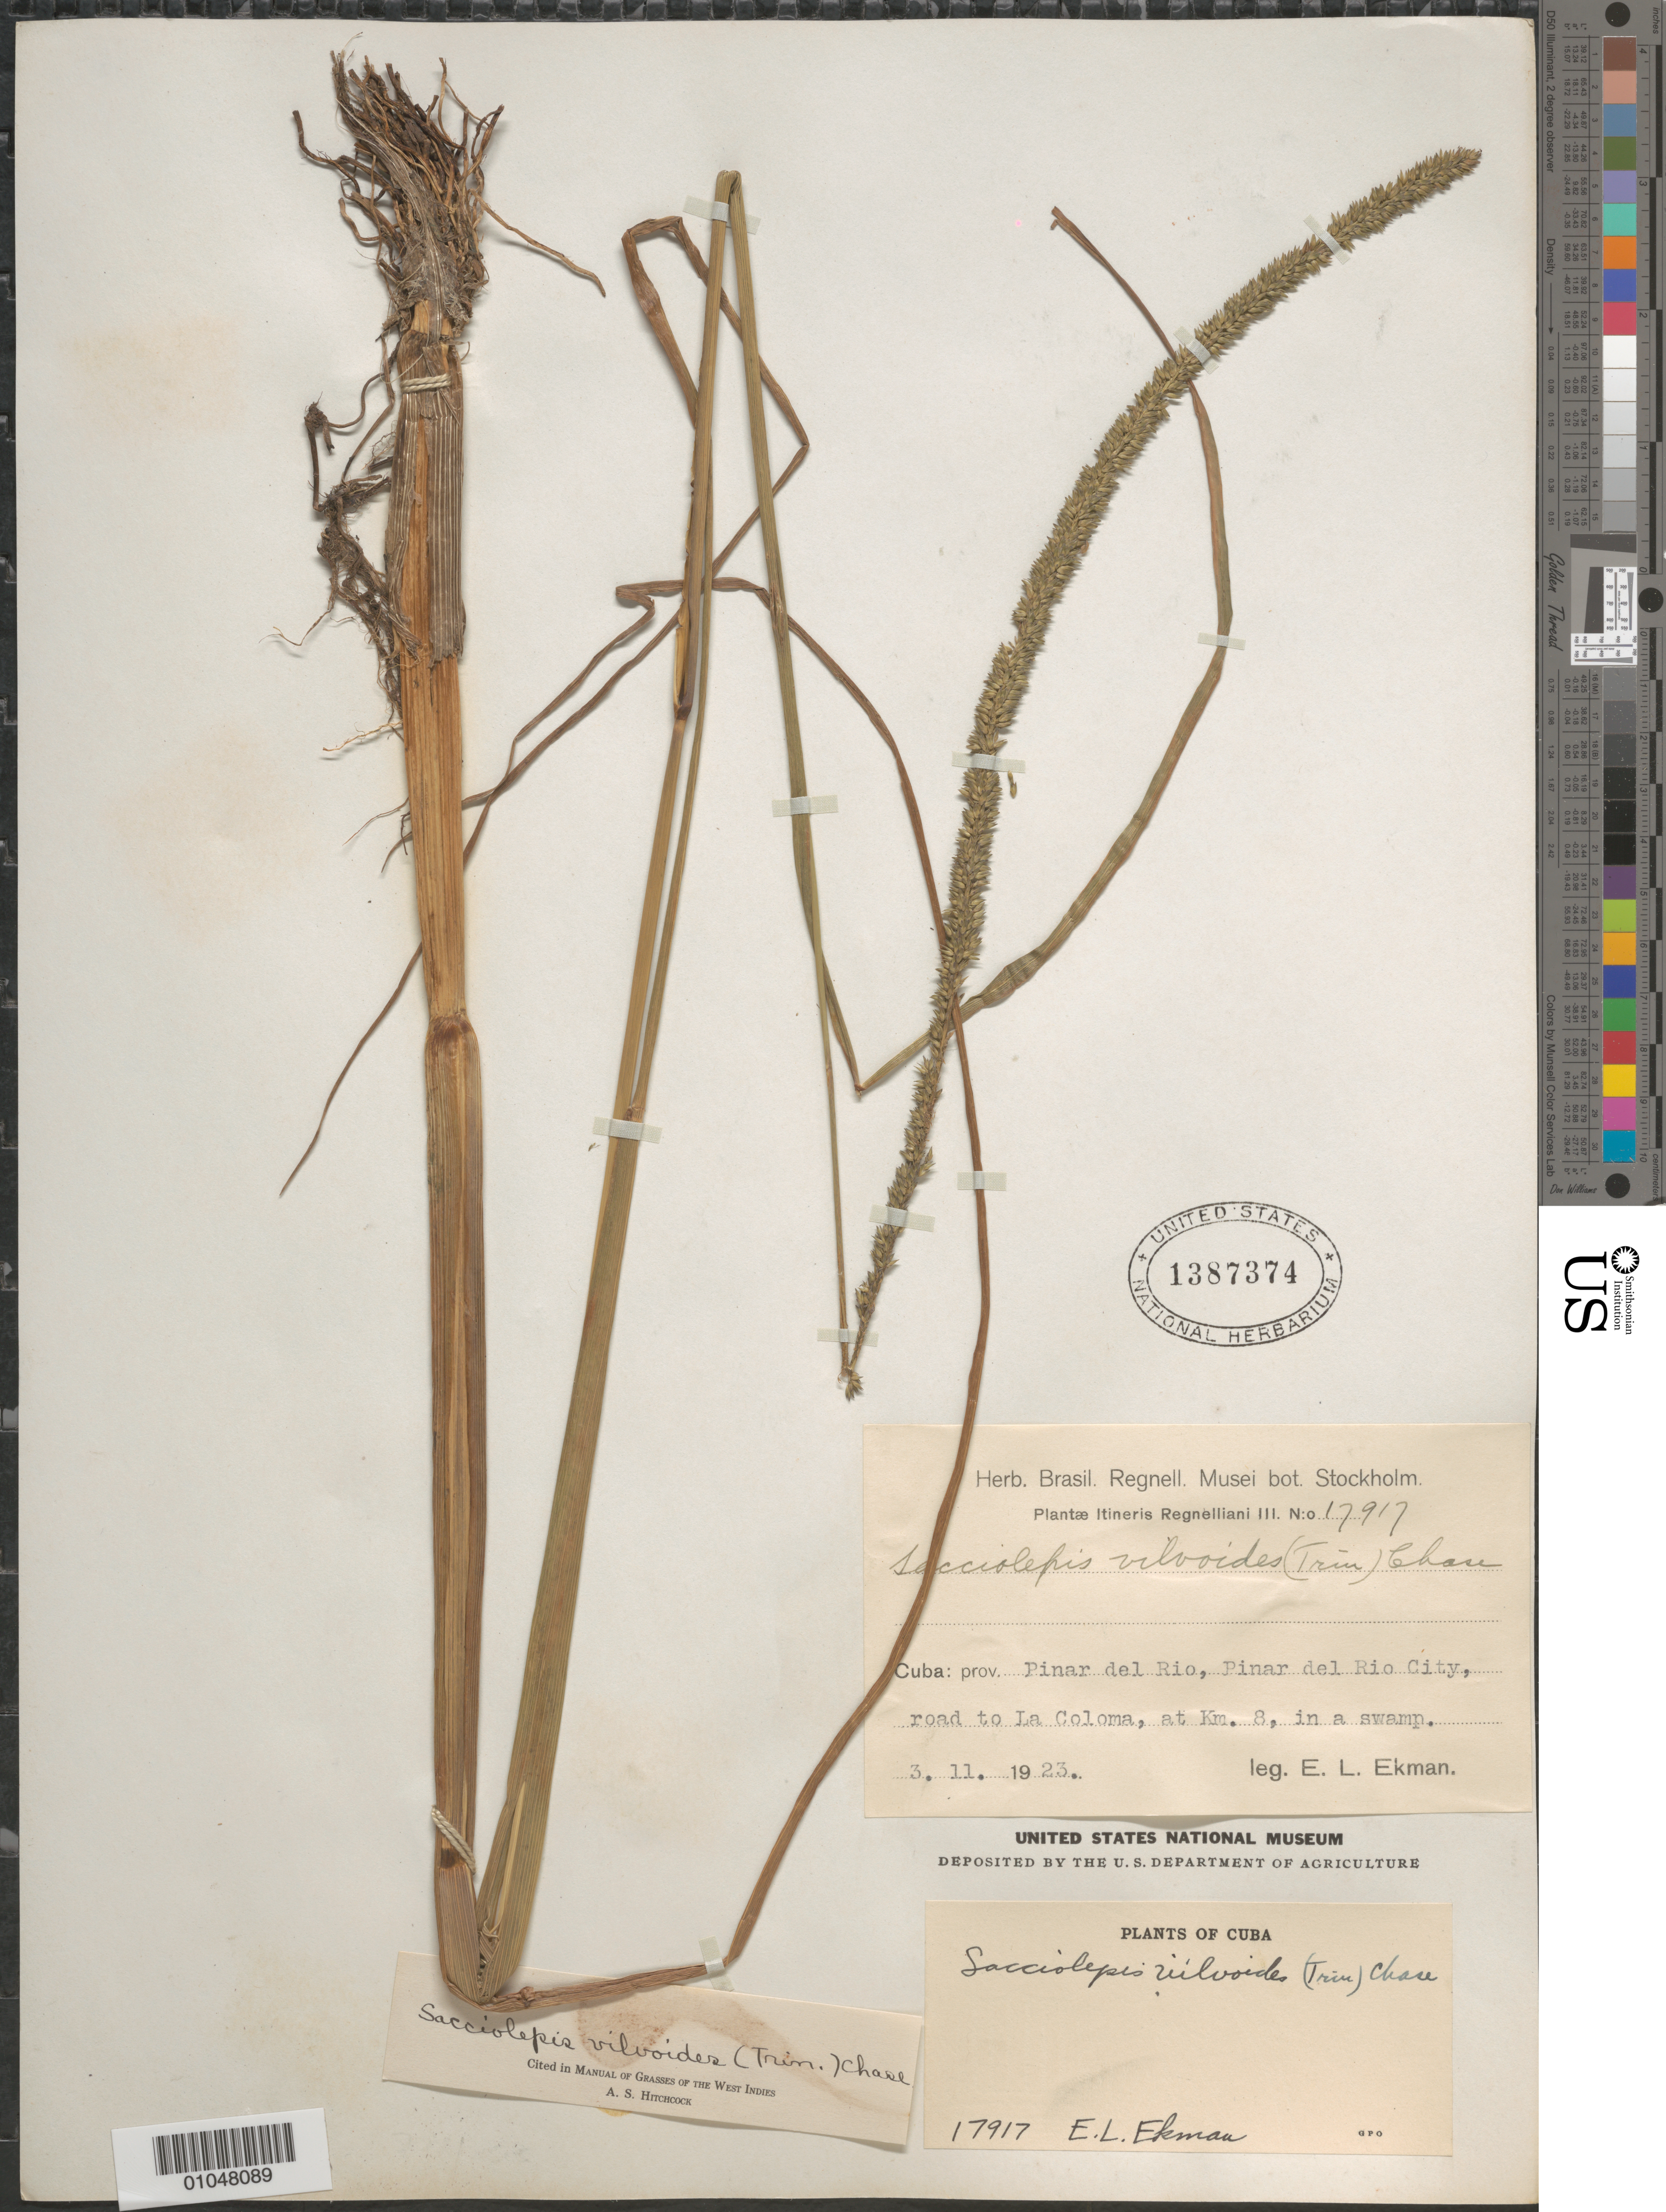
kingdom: Plantae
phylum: Tracheophyta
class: Liliopsida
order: Poales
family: Poaceae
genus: Sacciolepis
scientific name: Sacciolepis vilvoides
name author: (Trin.) Chase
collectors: E. L. Ekman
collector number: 17917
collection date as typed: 03 Nov 1923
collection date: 1923-11-03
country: Cuba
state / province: Pinar del Rio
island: Cuba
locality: Pinar del Rio city, rd to La Coloma, at Km 8 in a swamp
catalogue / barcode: US 1387374